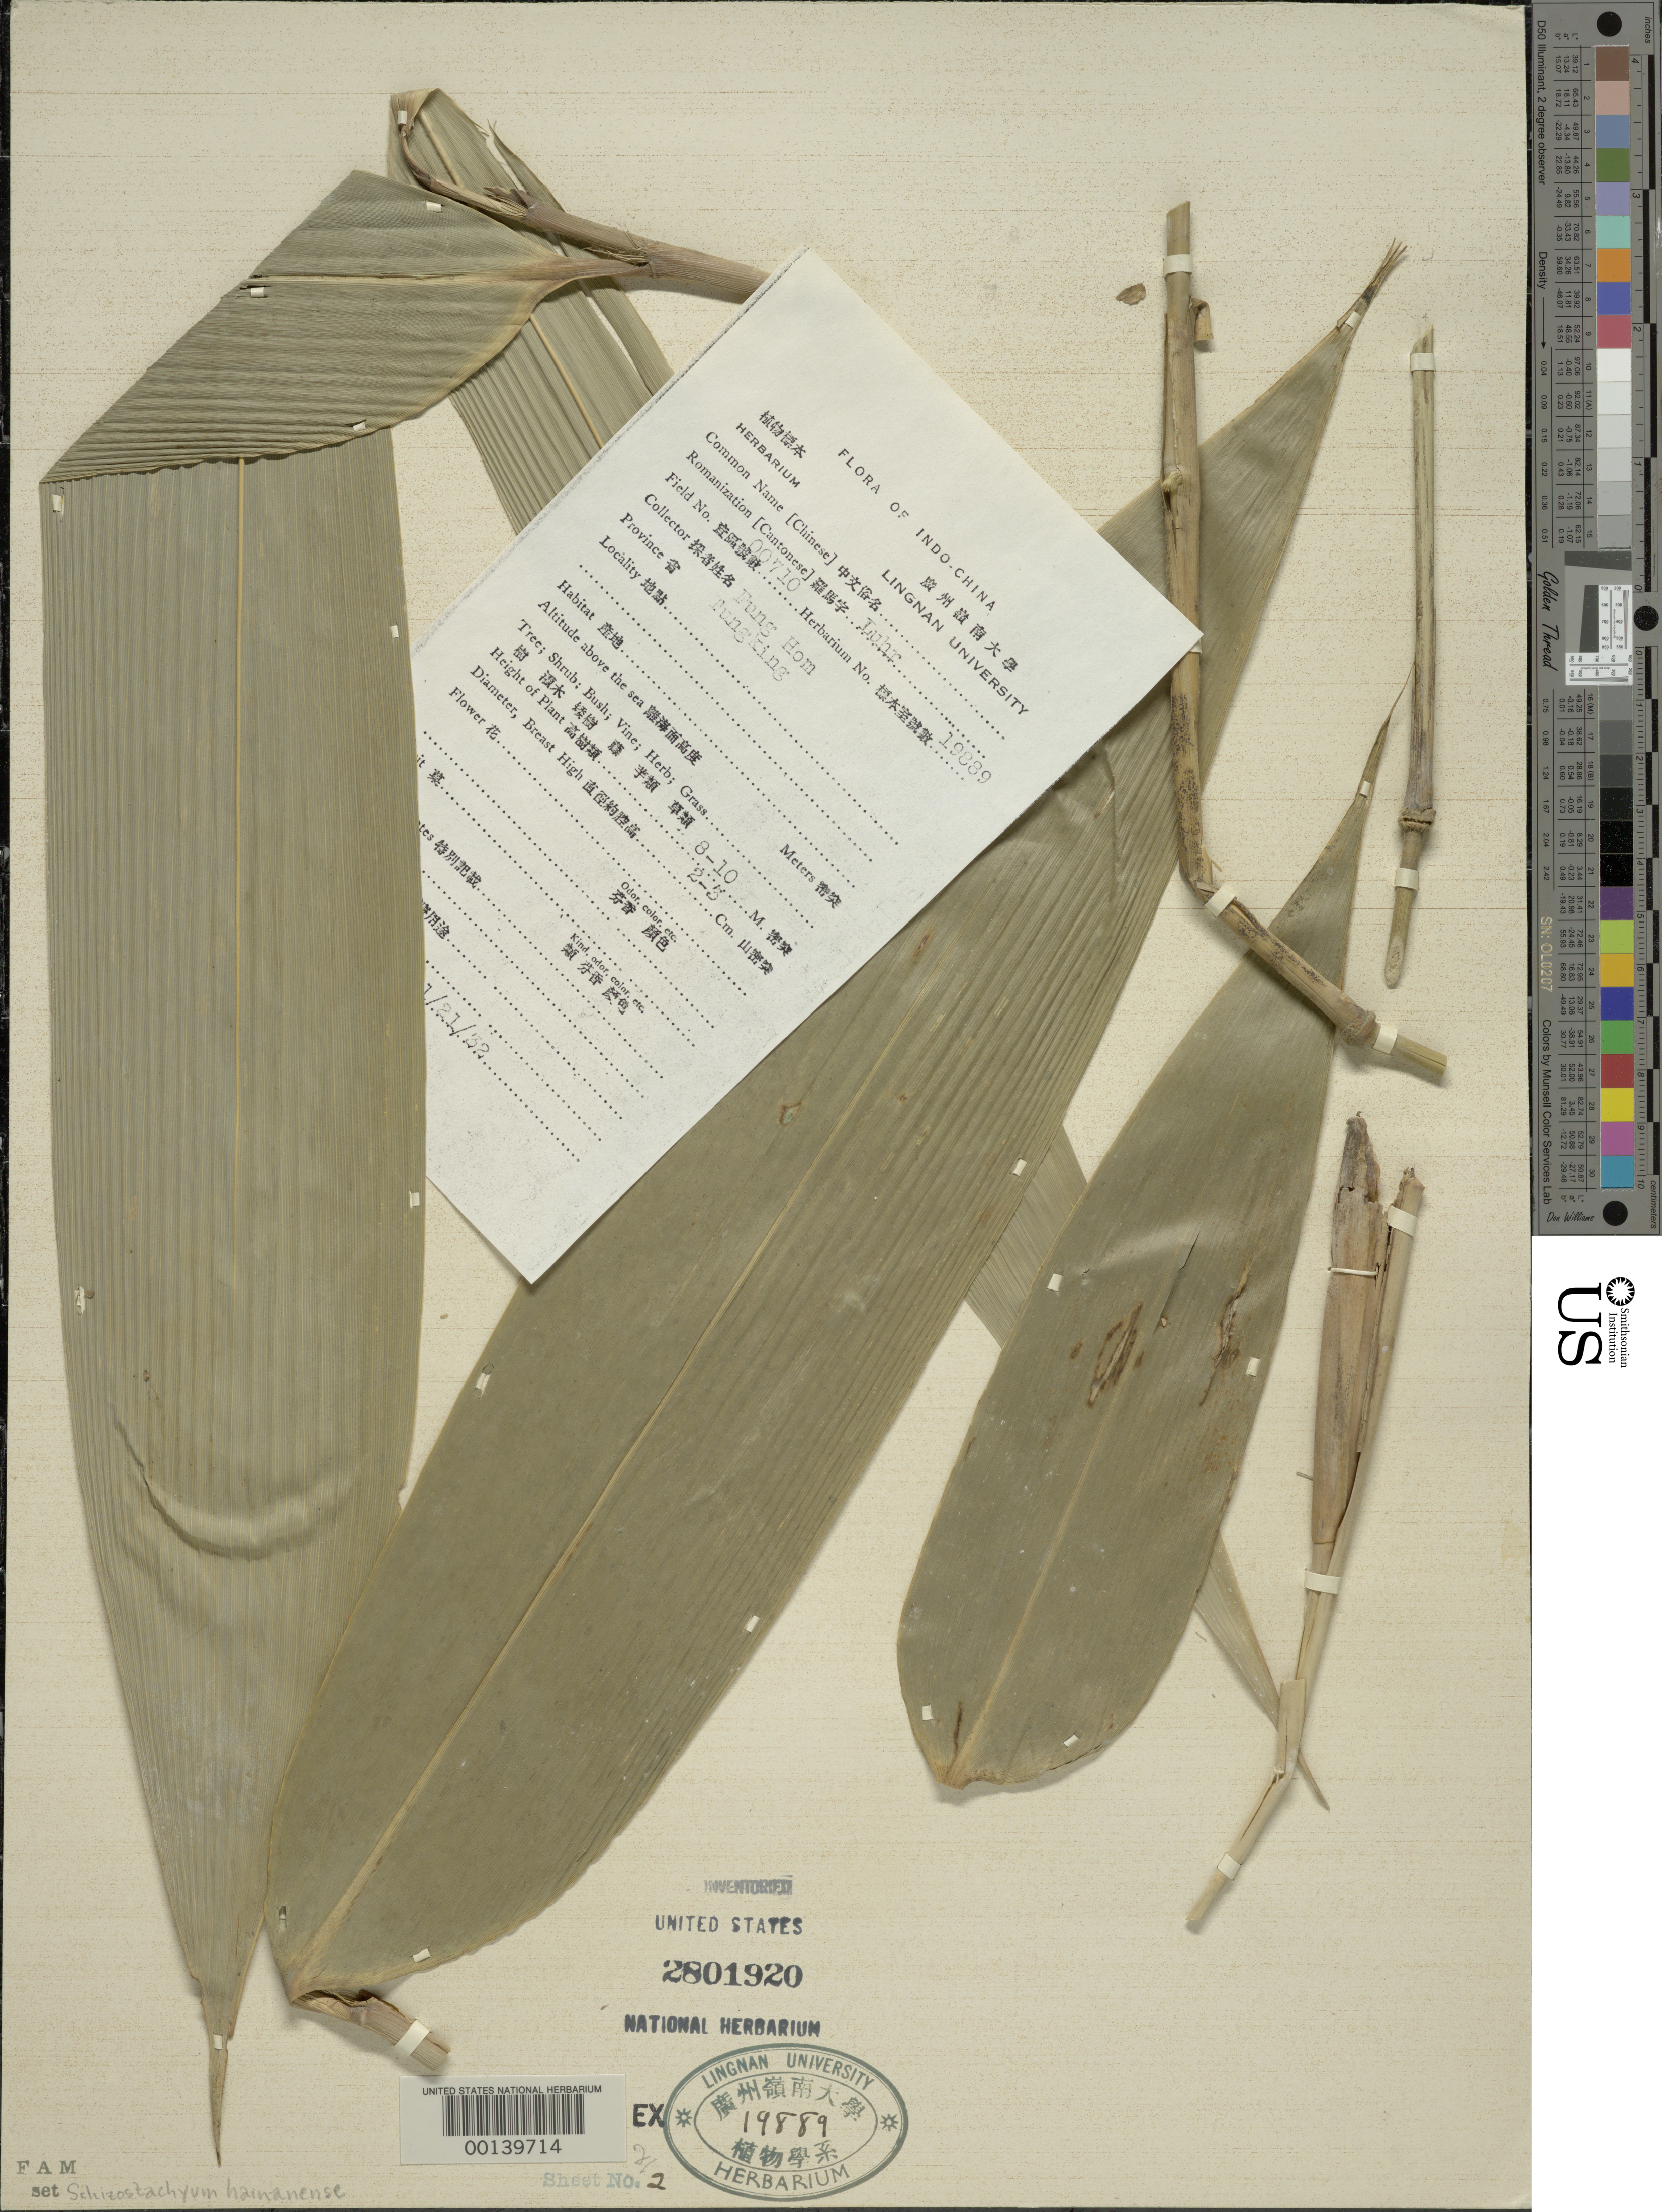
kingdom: Plantae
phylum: Tracheophyta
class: Liliopsida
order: Poales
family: Poaceae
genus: Schizostachyum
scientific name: Schizostachyum hainanense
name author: Merr. ex McClure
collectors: H. L. Fung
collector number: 710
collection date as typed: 21 Jan 1932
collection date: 1932-01-21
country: China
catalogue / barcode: US 2801920